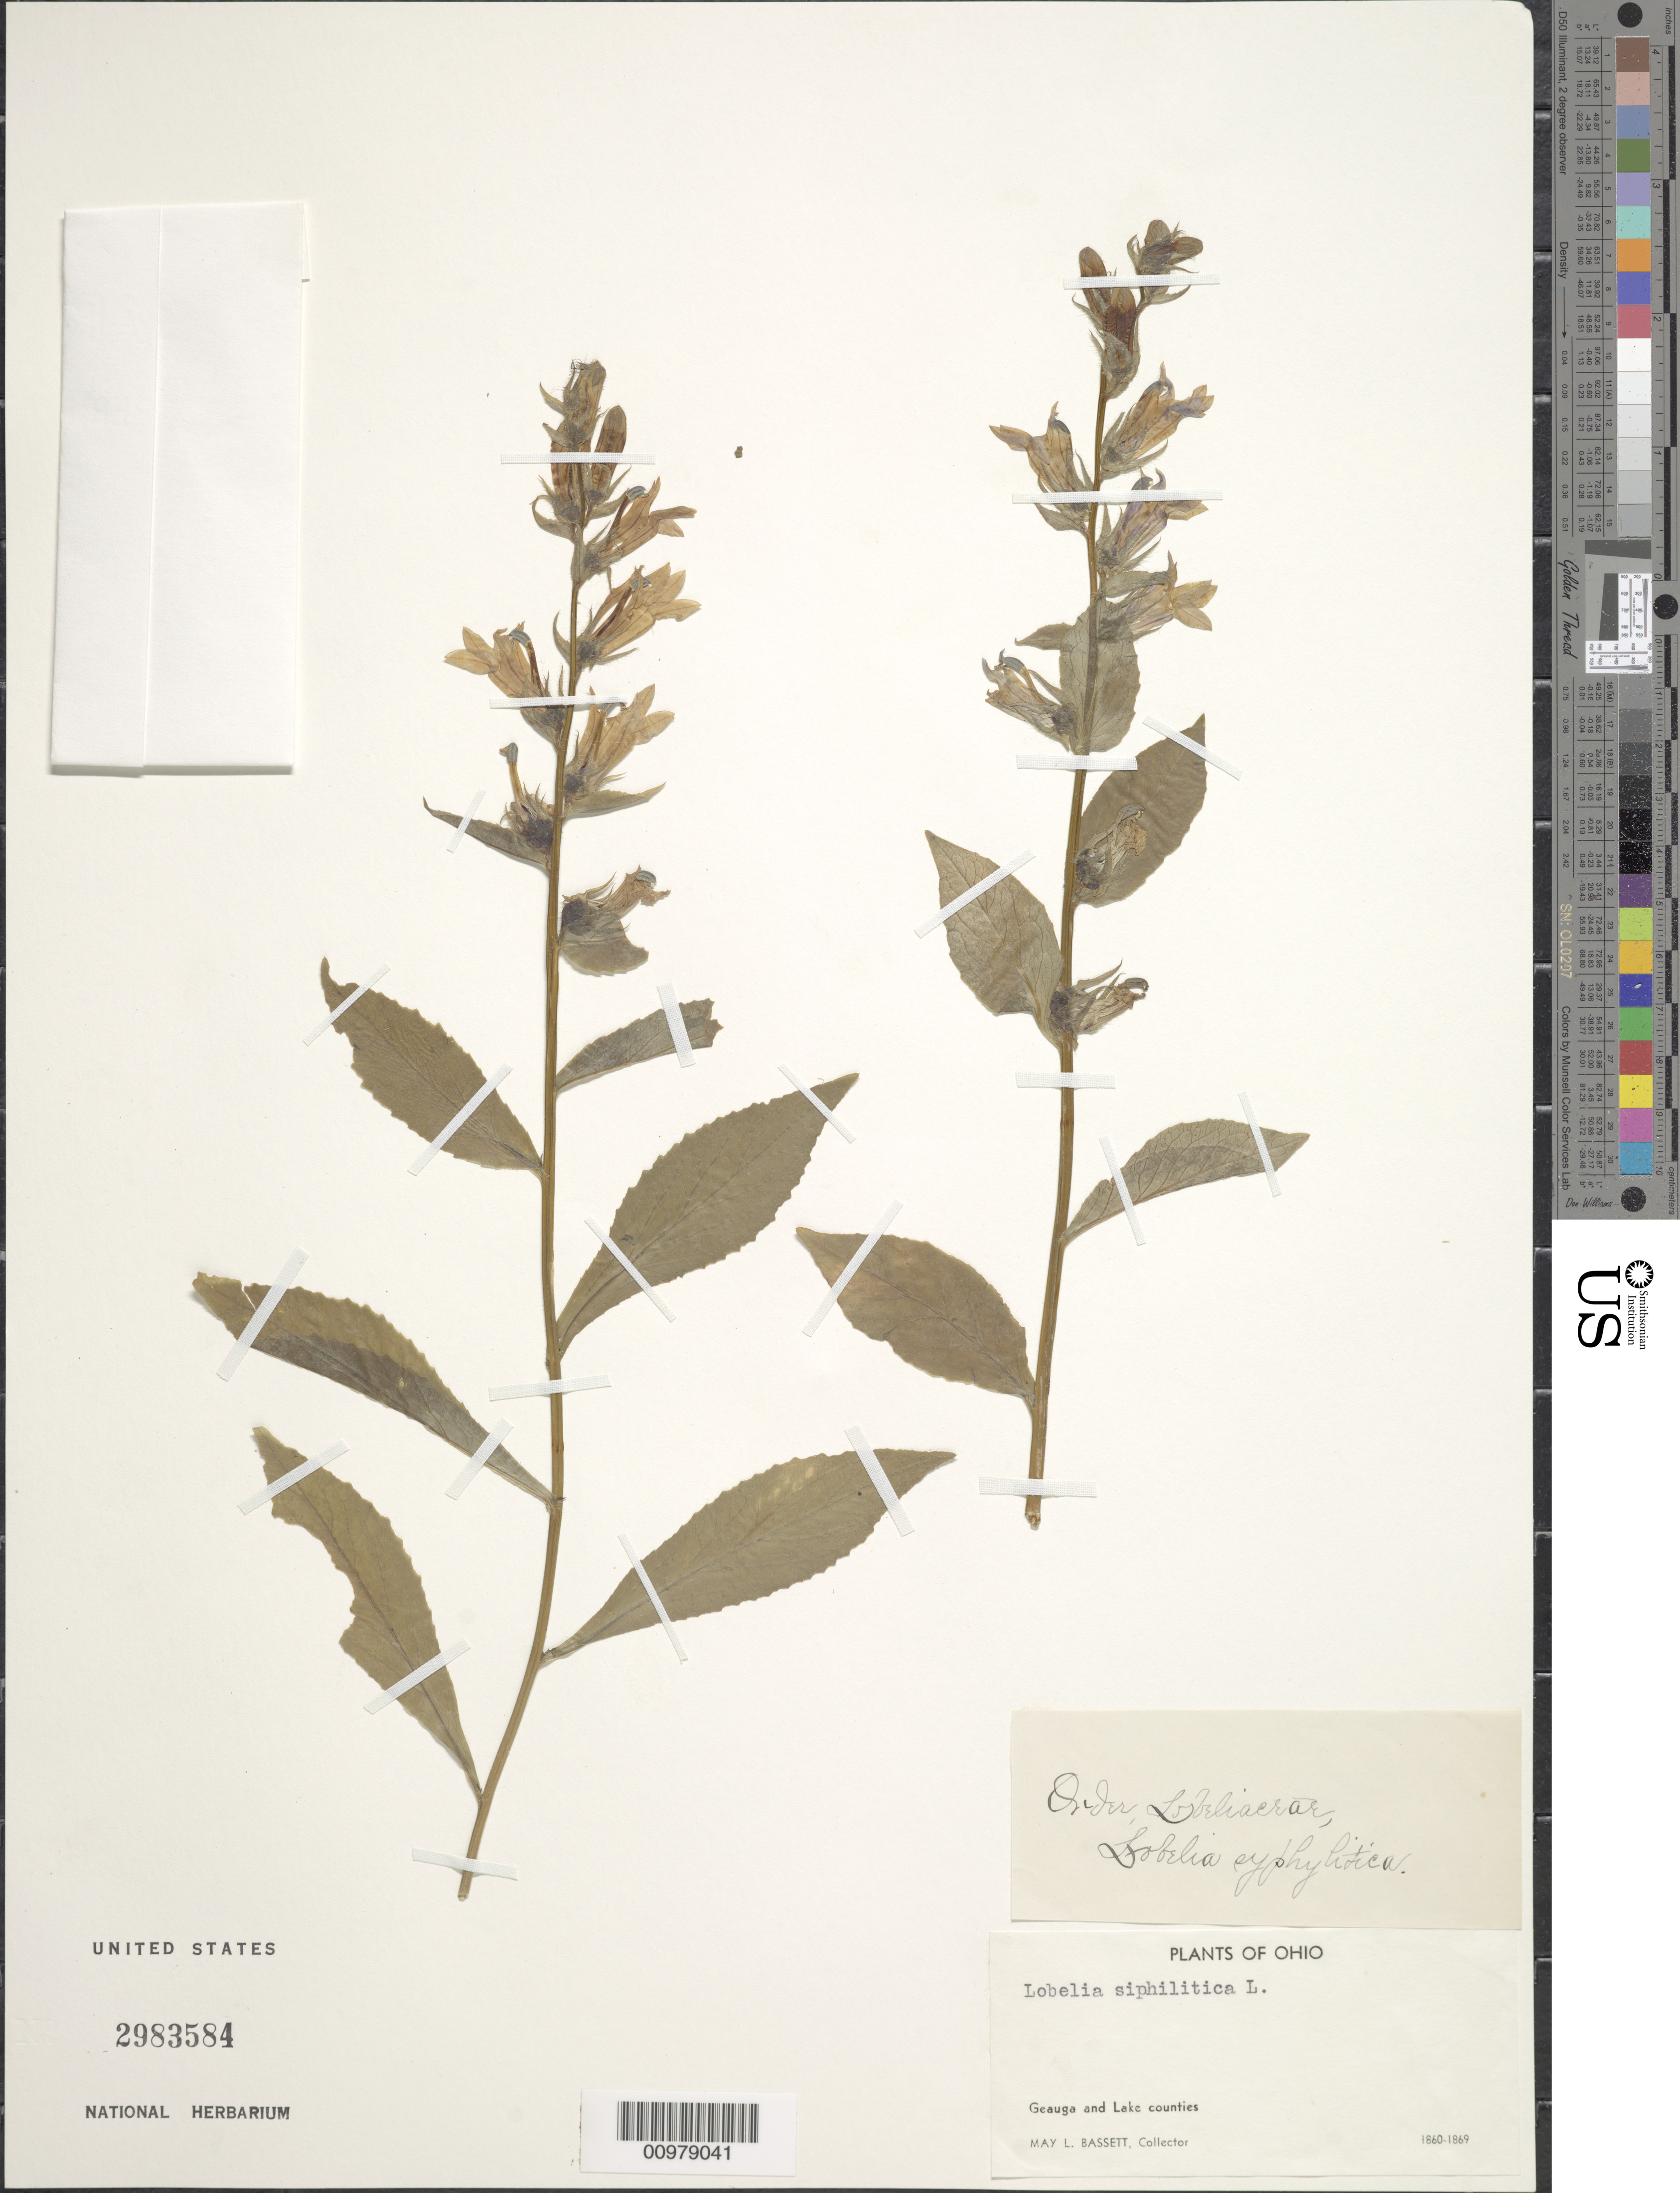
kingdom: Plantae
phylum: Tracheophyta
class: Magnoliopsida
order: Asterales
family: Campanulaceae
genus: Lobelia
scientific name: Lobelia siphilitica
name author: L.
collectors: M. L. Bassett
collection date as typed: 1860 to -- -- 1869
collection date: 1860/1869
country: United States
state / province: Ohio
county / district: Geauga \ Lake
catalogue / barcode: US 2983584